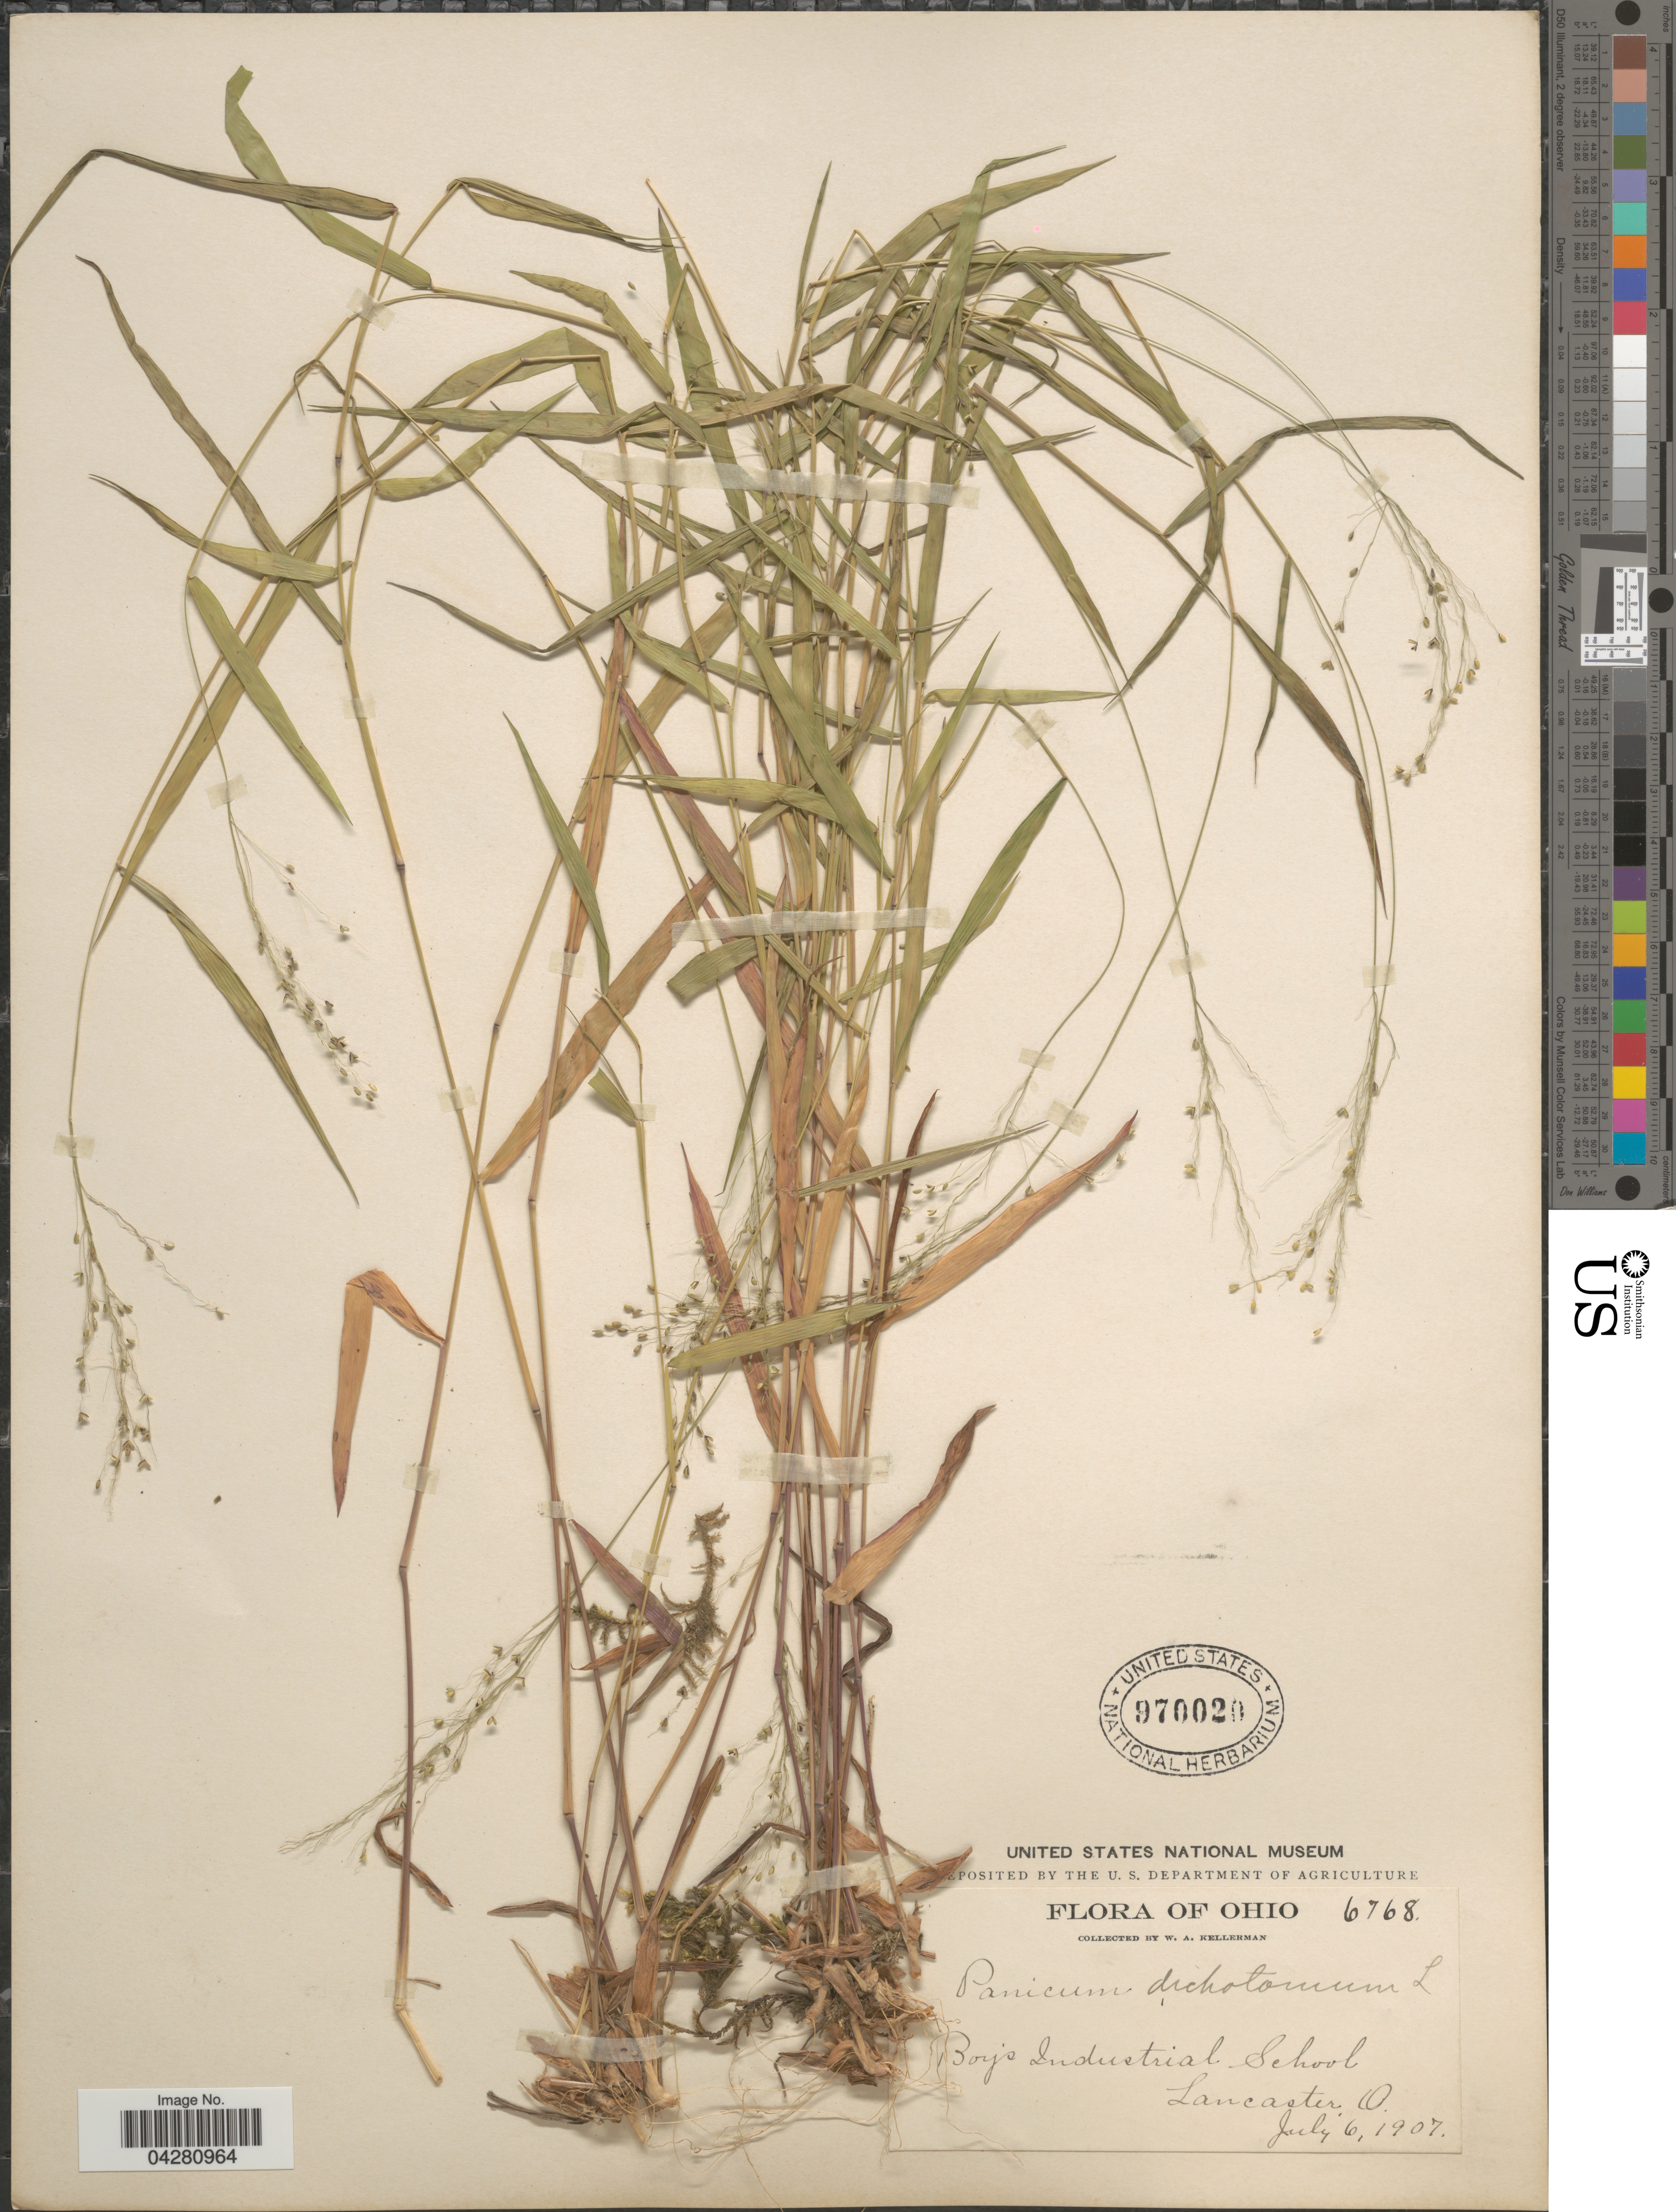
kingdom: Plantae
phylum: Tracheophyta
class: Liliopsida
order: Poales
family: Poaceae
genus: Dichanthelium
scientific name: Dichanthelium dichotomum var. dichotomum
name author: (L.) Gould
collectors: W. Kellerman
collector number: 6768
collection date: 1907-07-06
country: United States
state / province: Ohio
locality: Boy's Industrial School. Lancaster.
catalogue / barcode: US 970020